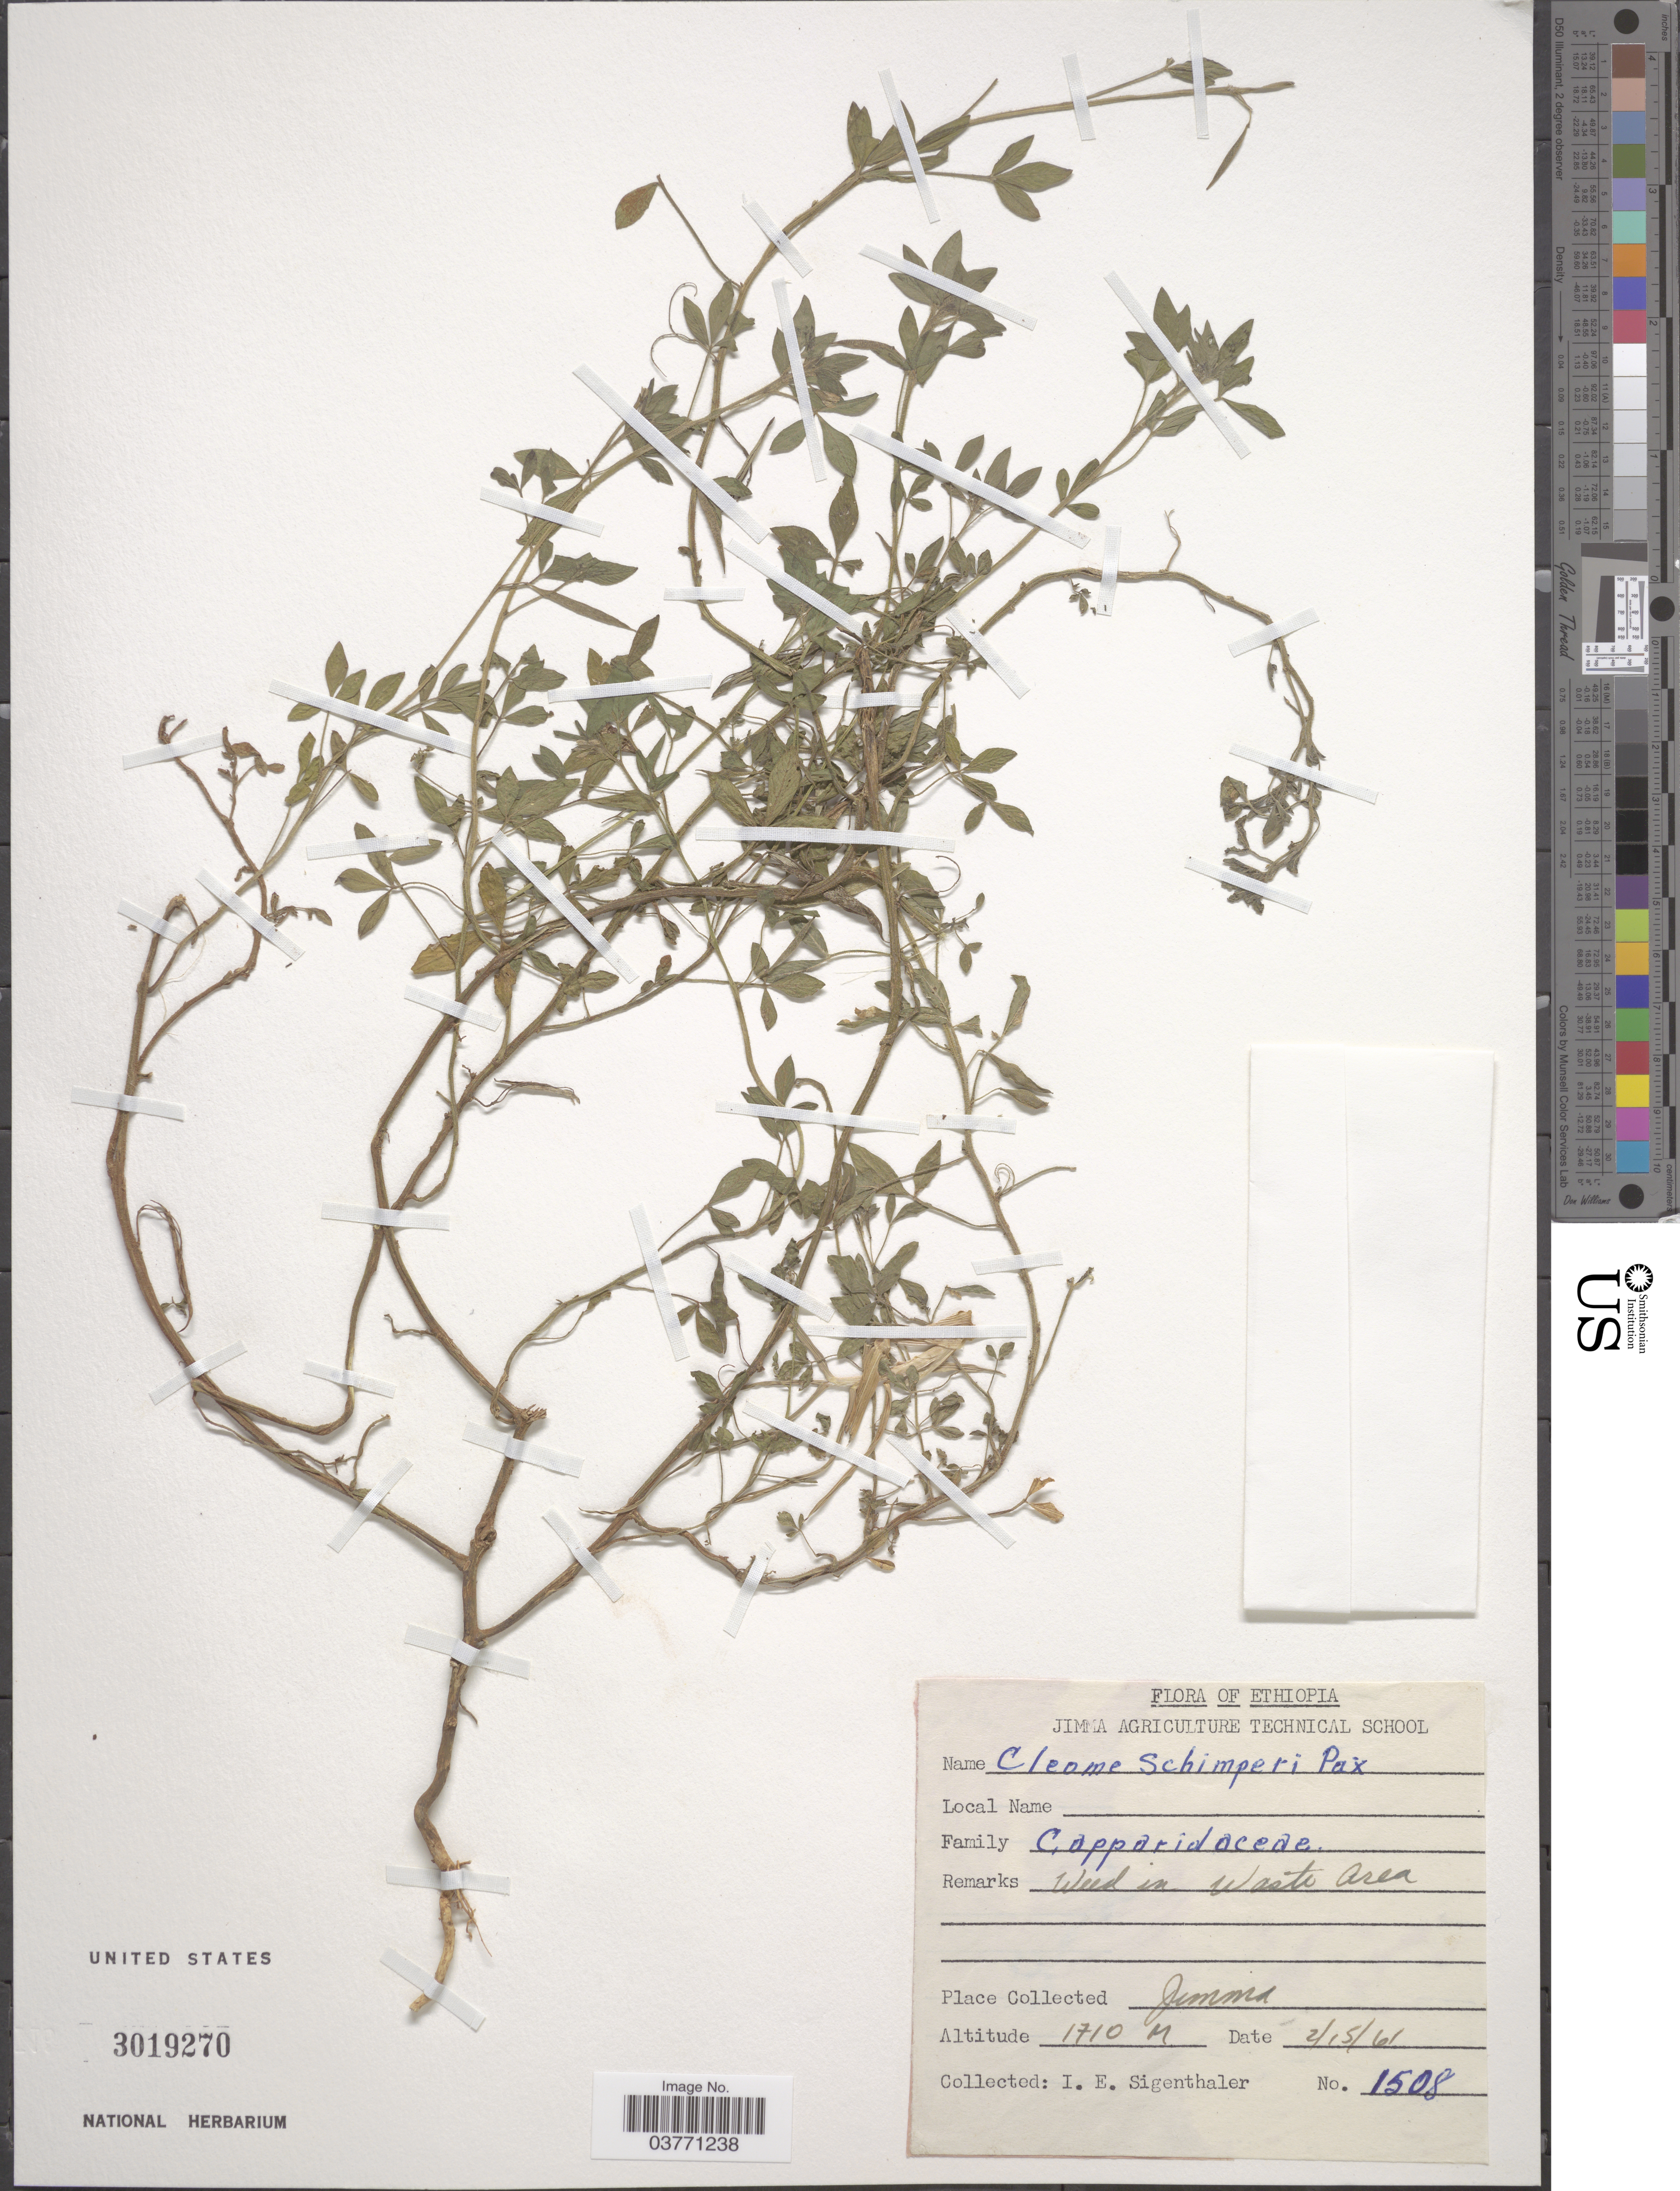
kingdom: Plantae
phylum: Tracheophyta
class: Magnoliopsida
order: Brassicales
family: Cleomaceae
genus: Sieruela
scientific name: Sieruela schimperi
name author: (Pax) Roalson & J.C. Hall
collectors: I. Sigenthaler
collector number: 1508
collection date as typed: Transcribed d/m/y: 15/2/61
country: Ethiopia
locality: Jimma.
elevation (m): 1710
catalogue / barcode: US 3019270